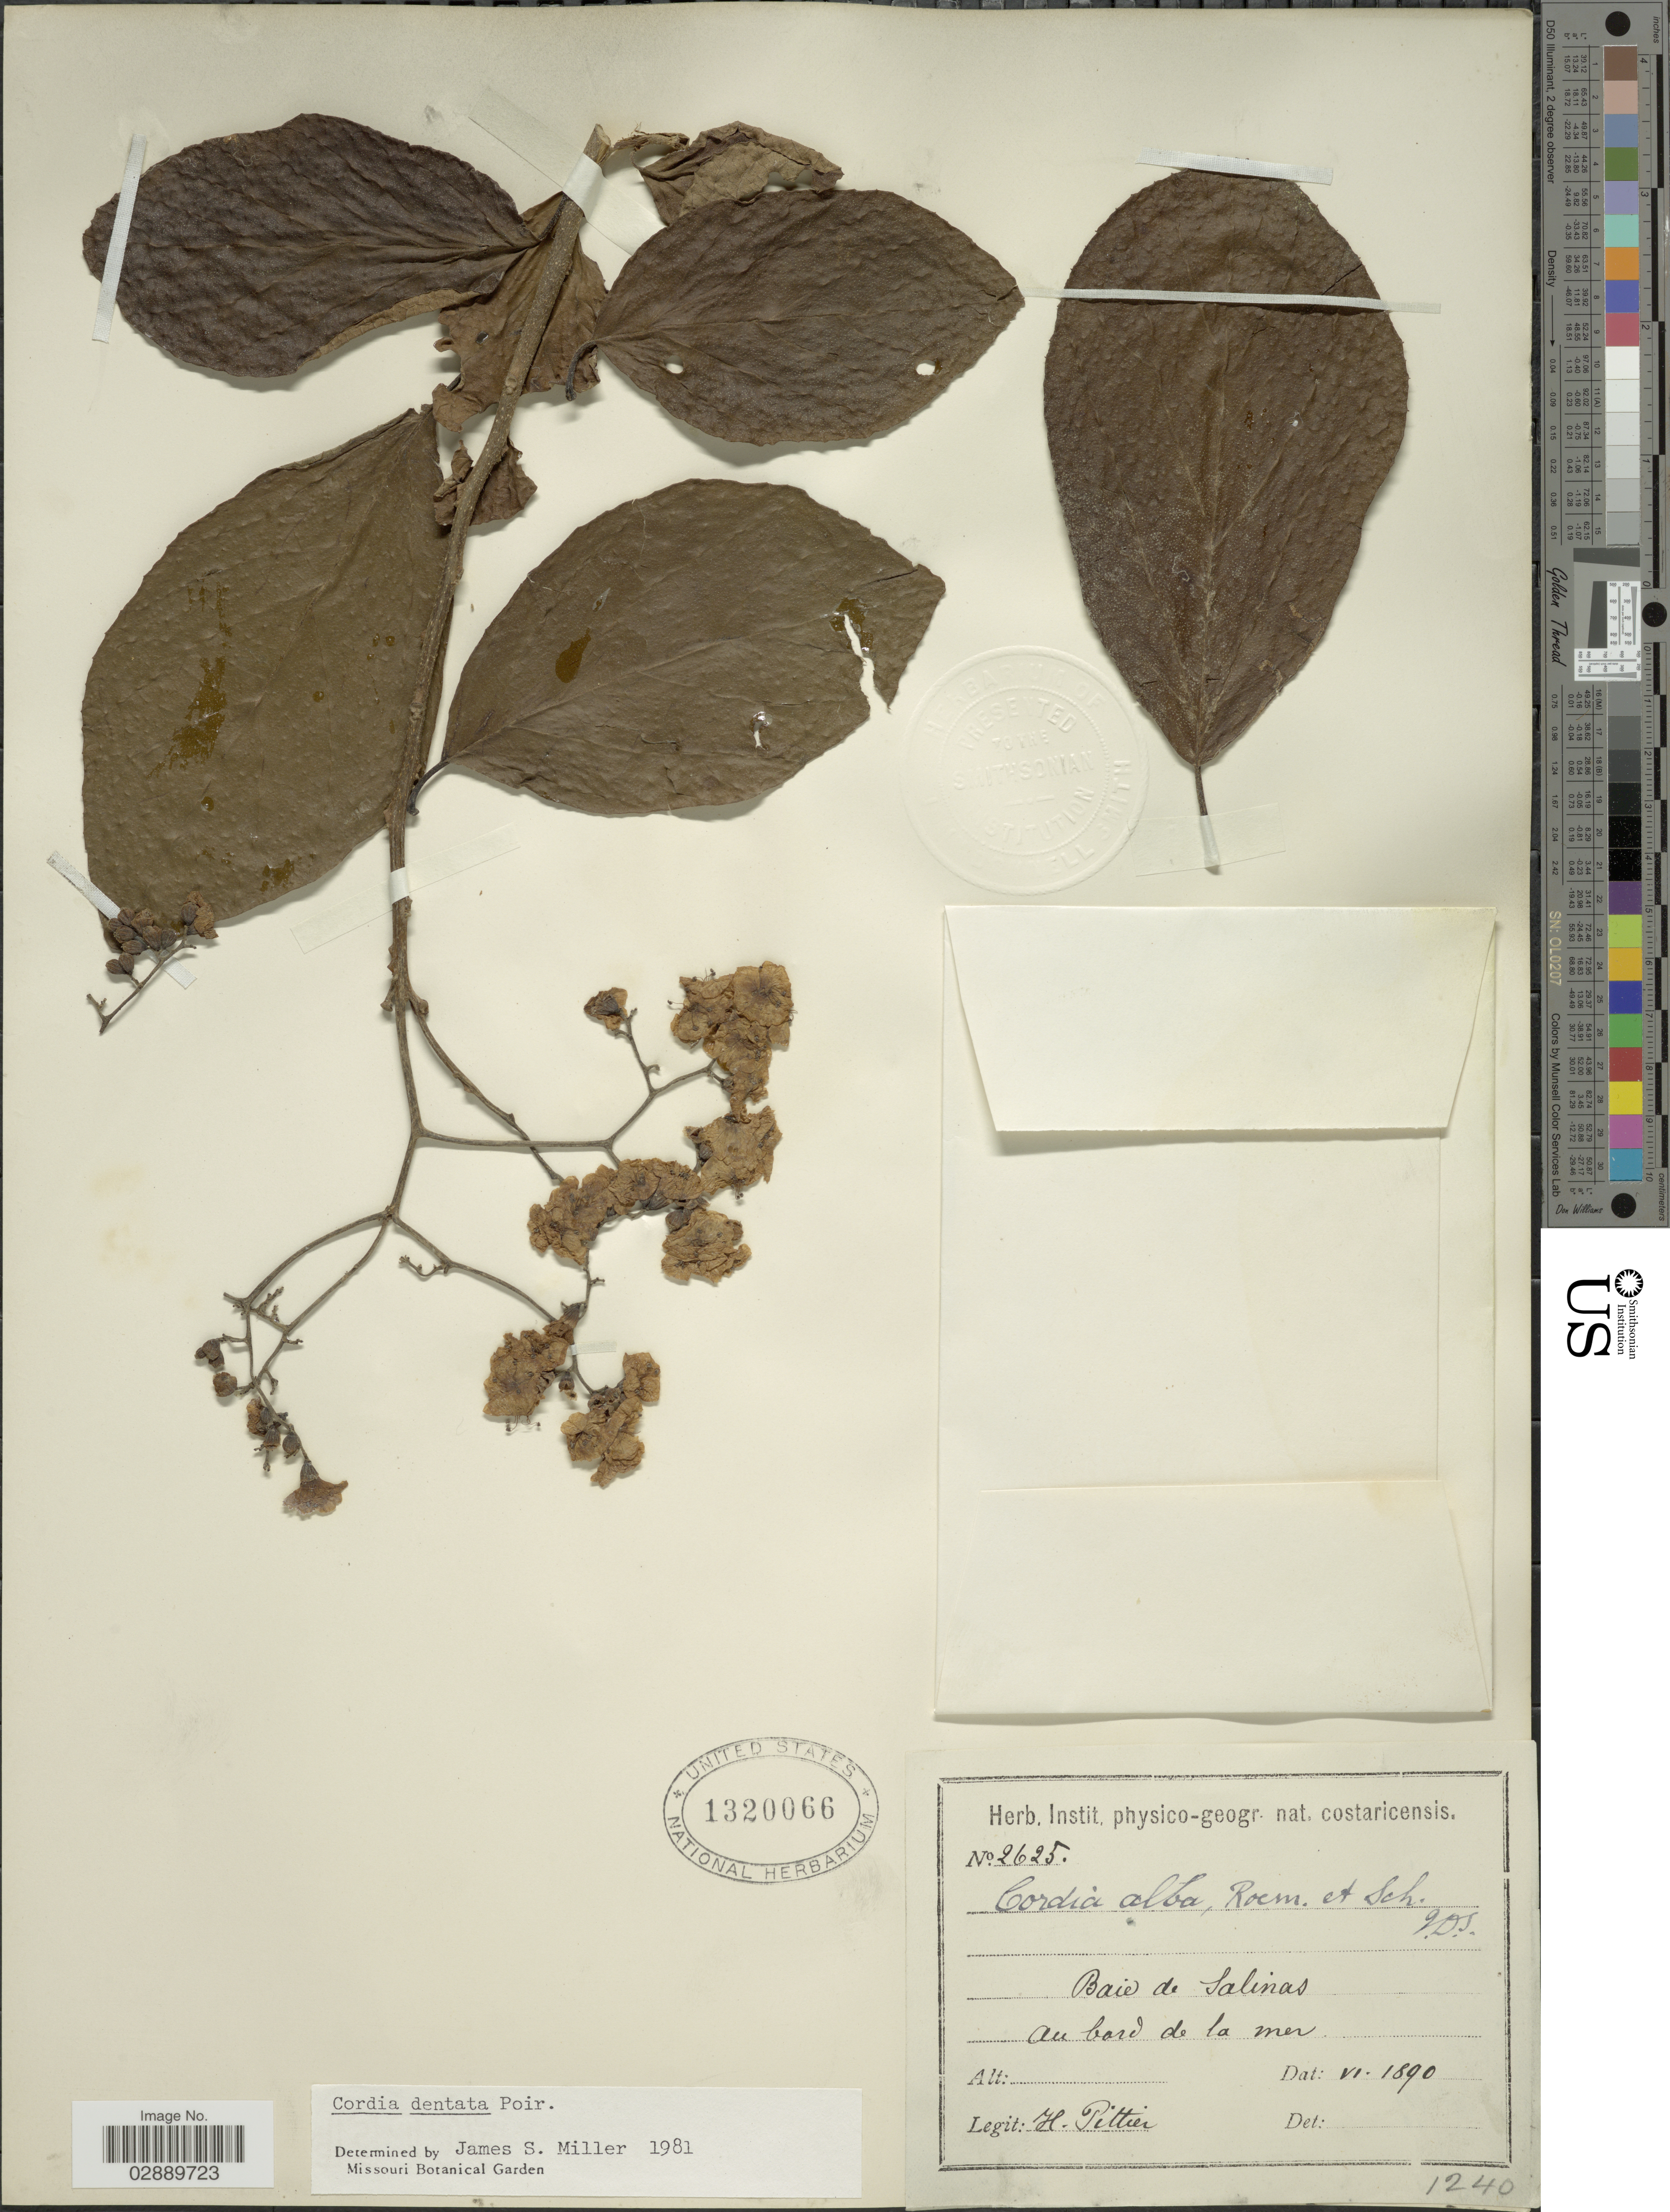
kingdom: Plantae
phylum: Tracheophyta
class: Magnoliopsida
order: Boraginales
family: Cordiaceae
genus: Cordia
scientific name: Cordia dentata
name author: Poir.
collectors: H. F. Pittier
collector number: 2625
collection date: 1890-06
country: Costa Rica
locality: Baie de Salinas, au bord de la mer.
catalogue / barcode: US 1320066